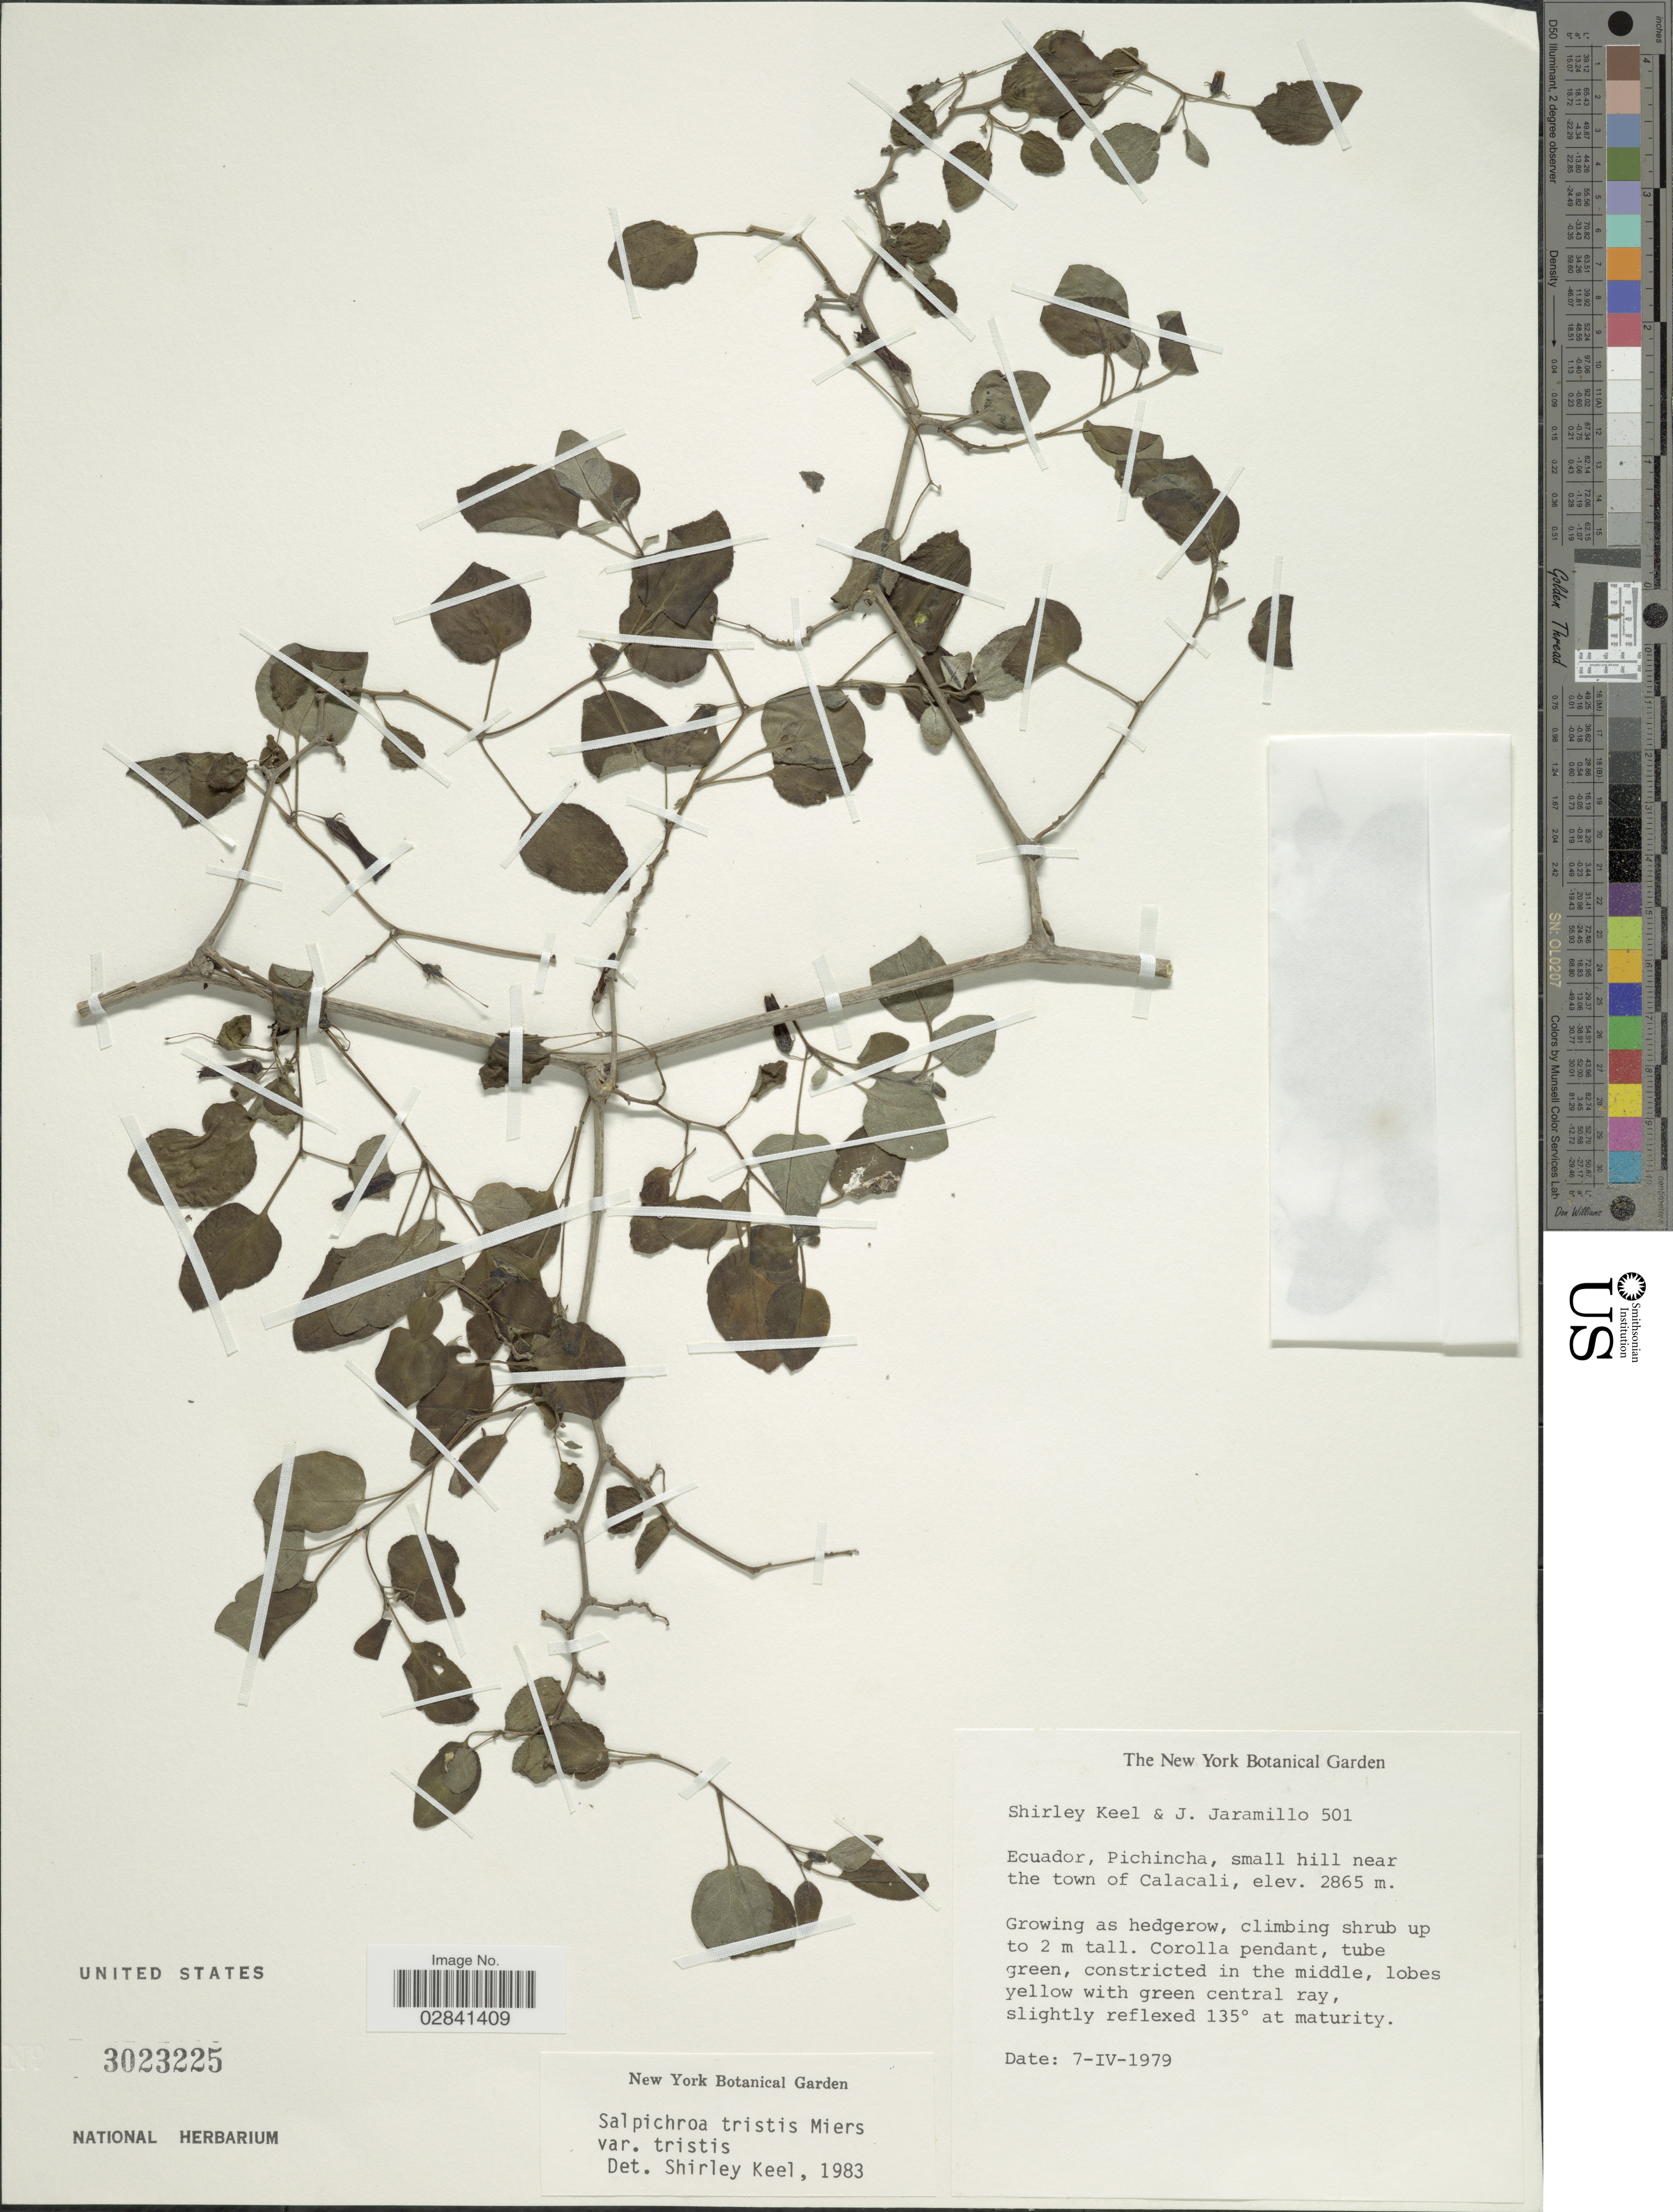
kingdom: Plantae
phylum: Tracheophyta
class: Magnoliopsida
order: Solanales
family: Solanaceae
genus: Salpichroa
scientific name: Salpichroa tristis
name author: Walp.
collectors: S. Keel & J. Jaramillo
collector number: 501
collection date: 1979-04-07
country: Ecuador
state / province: Pichincha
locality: Small hill near the town of Calacali.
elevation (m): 2865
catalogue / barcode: US 3023225